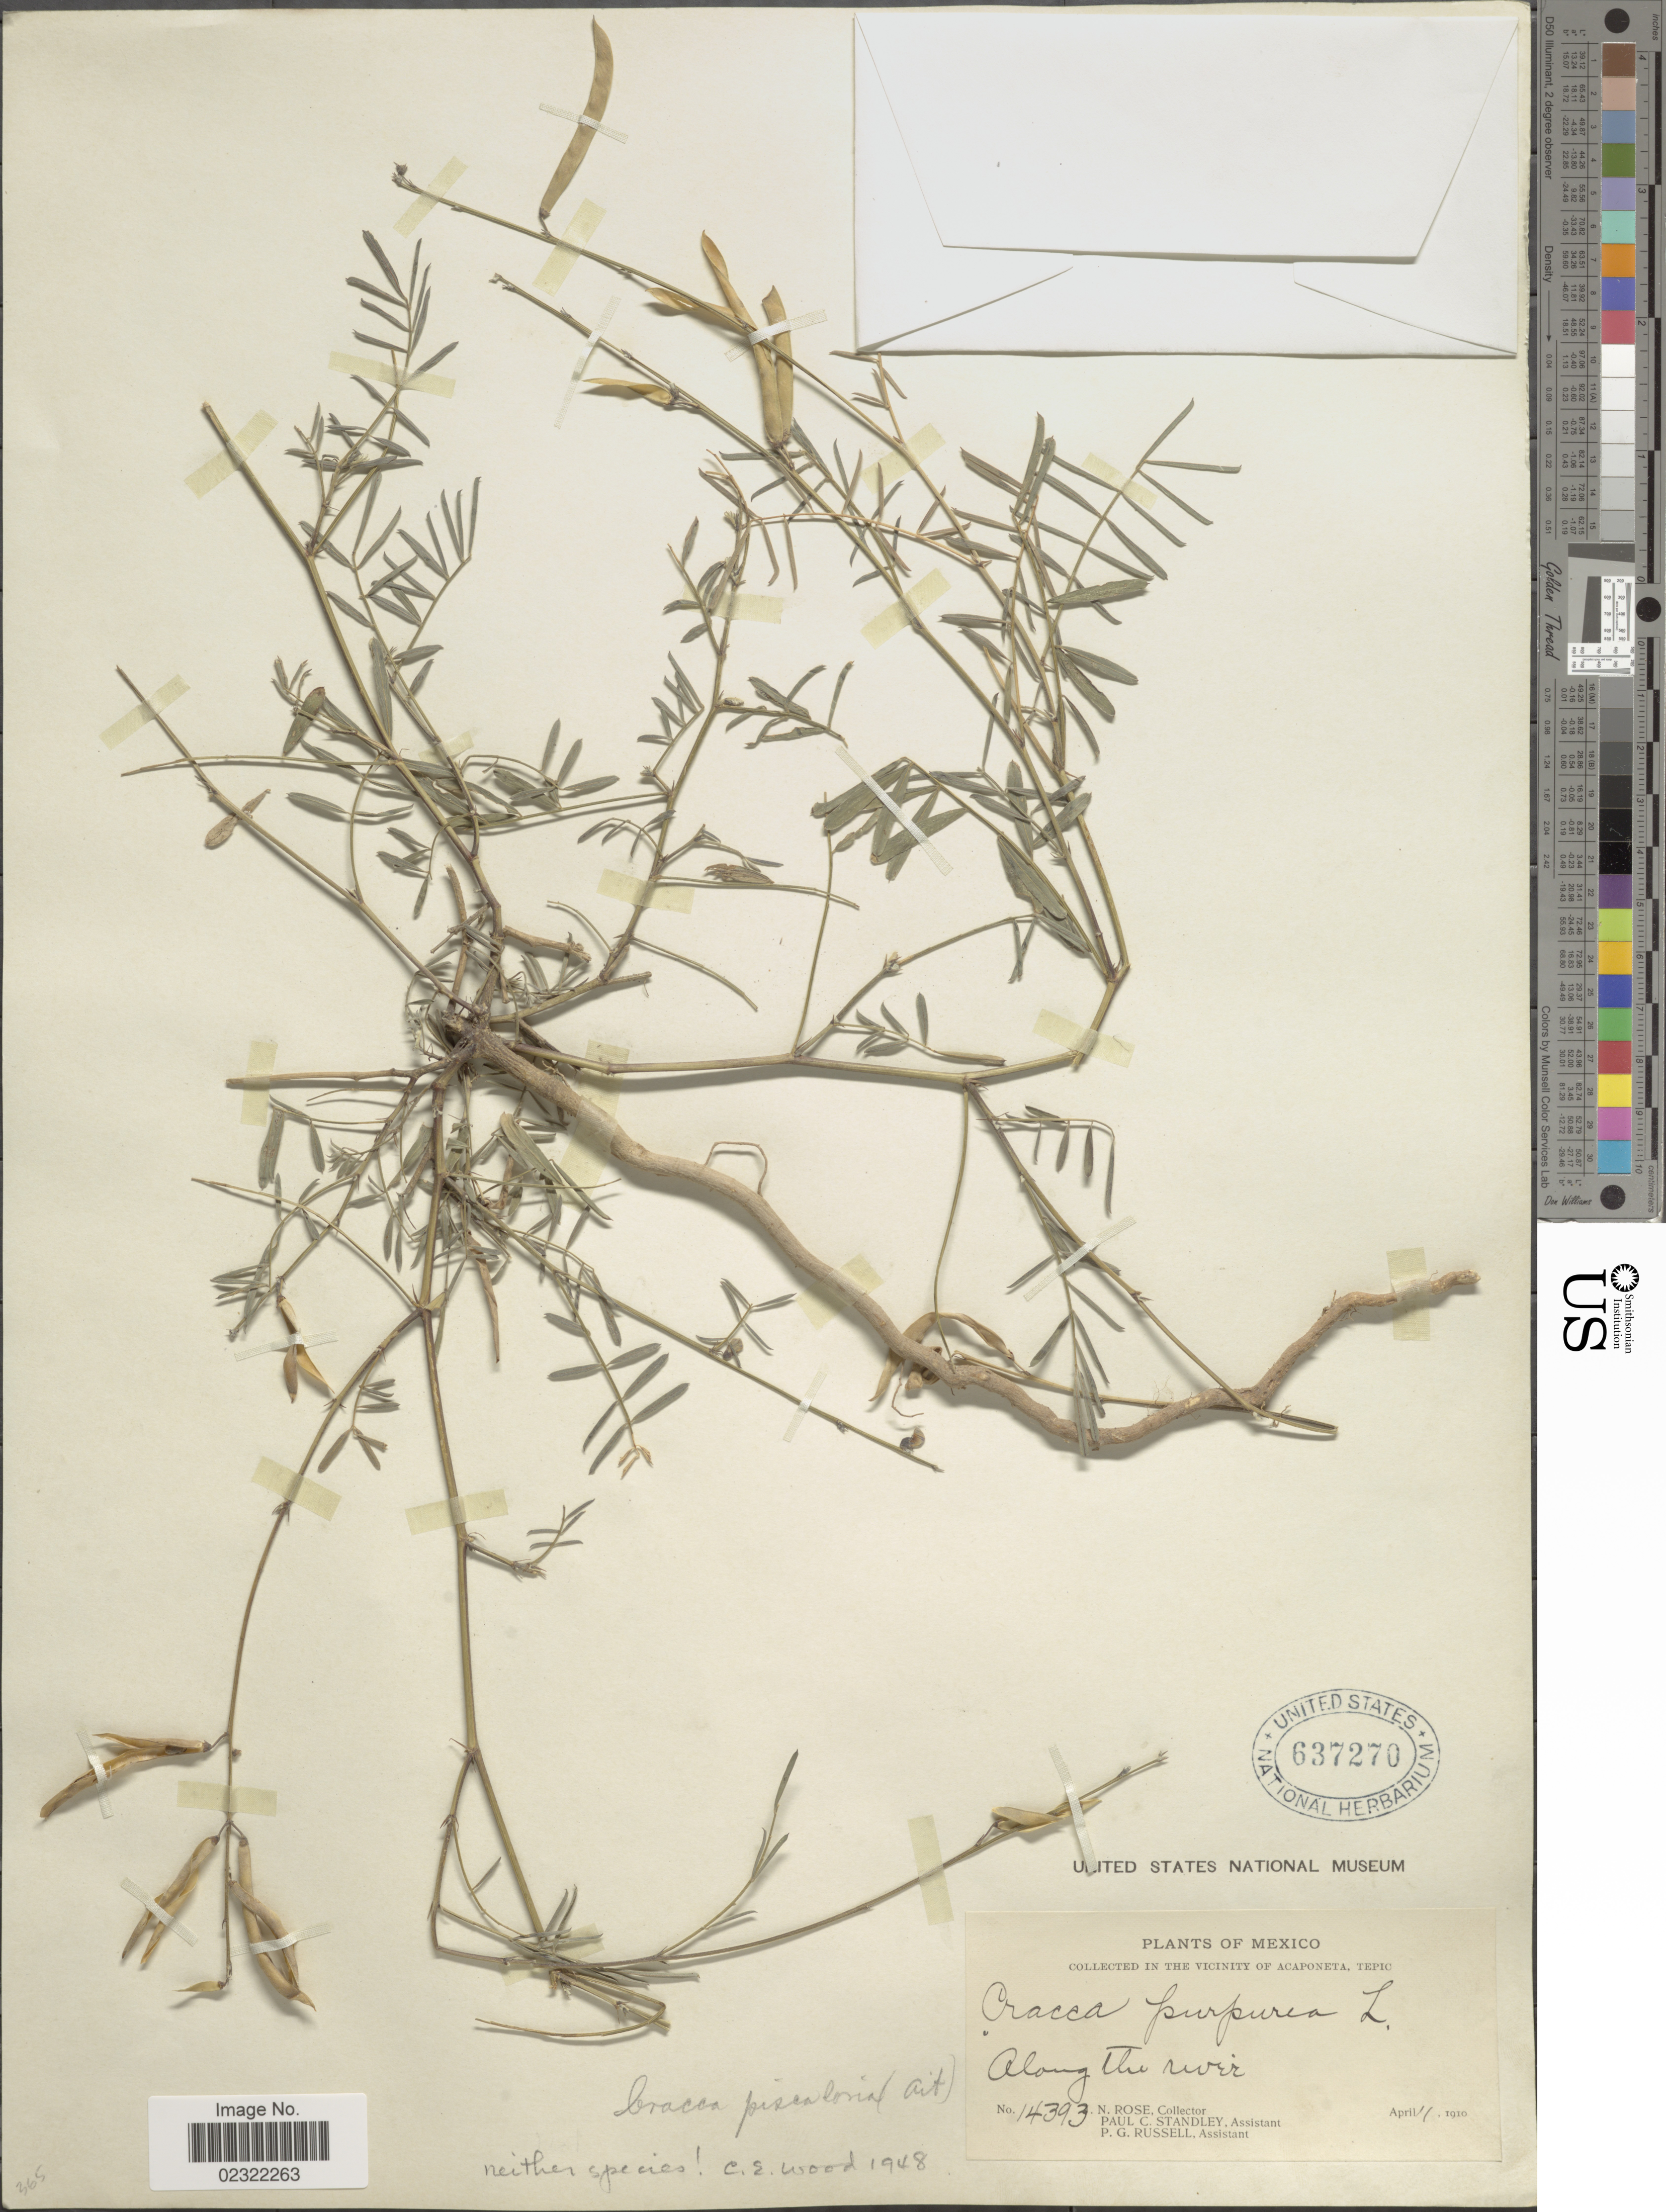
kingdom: Plantae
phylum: Tracheophyta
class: Magnoliopsida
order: Fabales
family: Fabaceae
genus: Tephrosia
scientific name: Tephrosia cinerea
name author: (L.) Pers.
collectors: J. N. Rose, P. C. Standley & P. G. Russell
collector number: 14393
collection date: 1910-04-11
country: Mexico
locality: Mexico, Vicinity of Acaponeta, Tepic. Along the river.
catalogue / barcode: US 637270